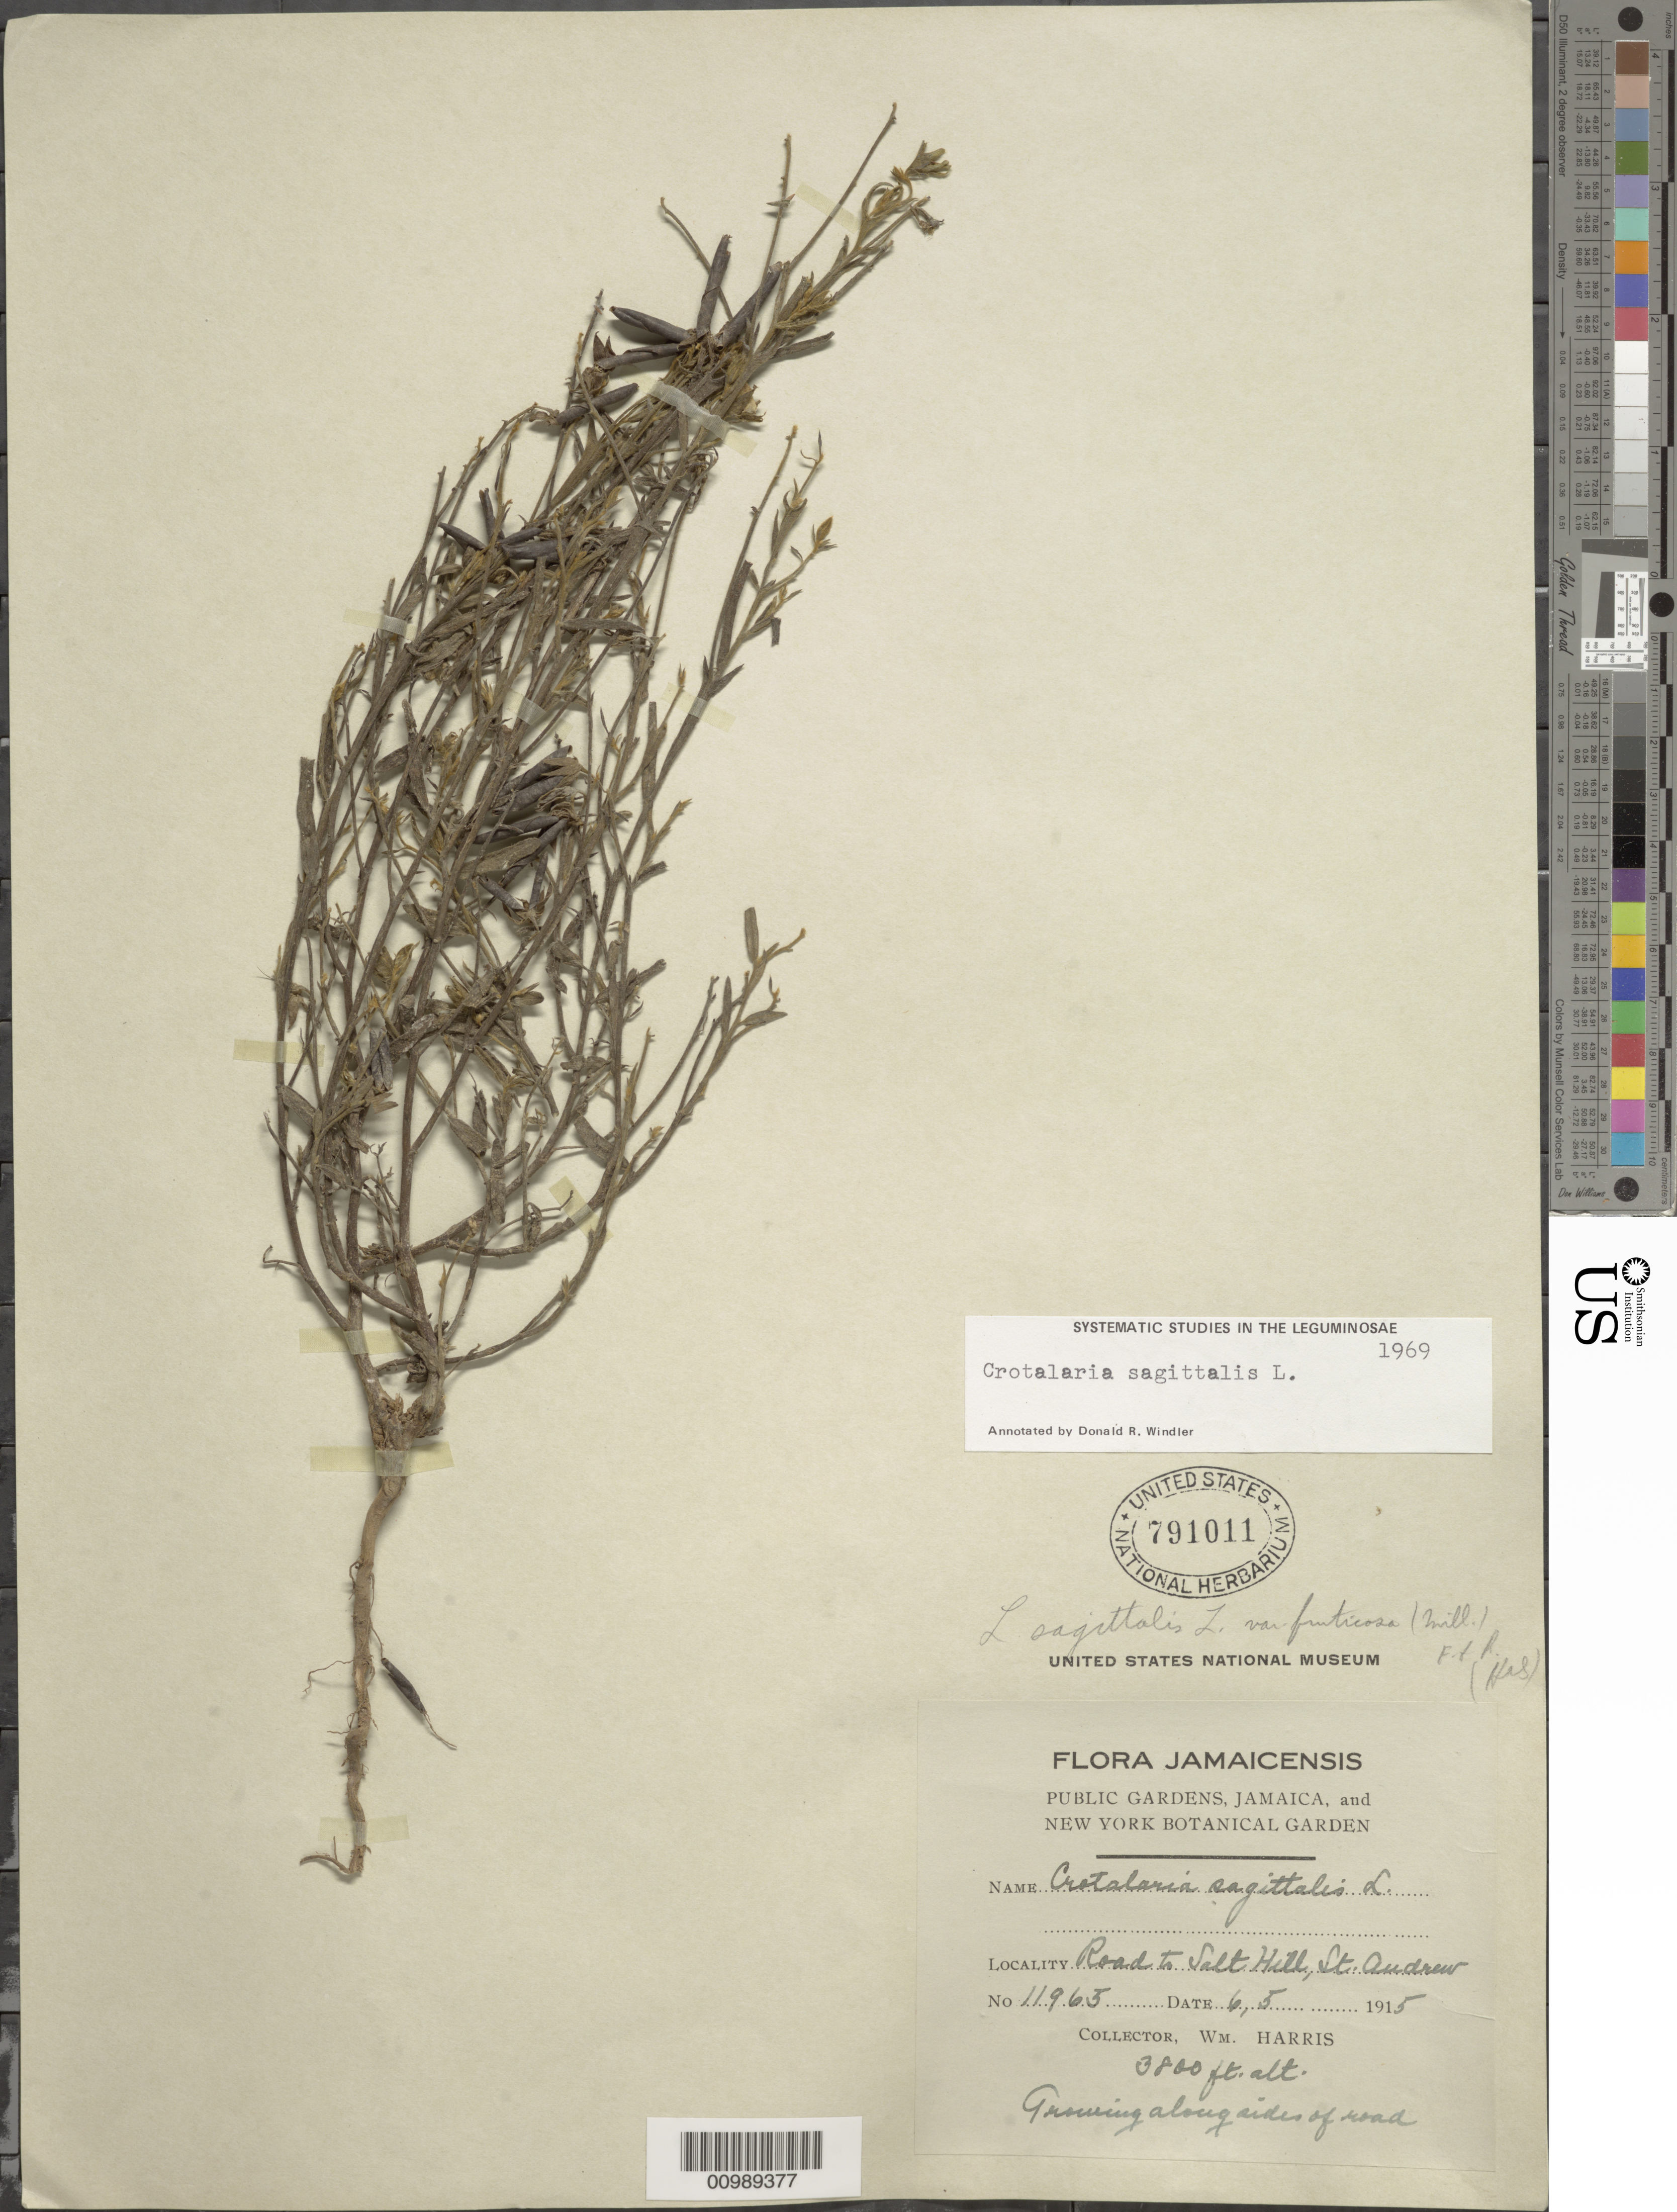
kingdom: Plantae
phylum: Tracheophyta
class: Magnoliopsida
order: Fabales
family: Fabaceae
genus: Crotalaria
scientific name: Crotalaria sagittalis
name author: L.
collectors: W. H. Harris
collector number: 11965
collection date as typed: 06 May 1915 or 05 Jun 1915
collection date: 1915-05-06 or 1915-06-05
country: Jamaica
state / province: Saint Andrew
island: Jamaica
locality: Road to salt Hill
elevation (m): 1158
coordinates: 0 N, 0 E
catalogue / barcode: US 791011